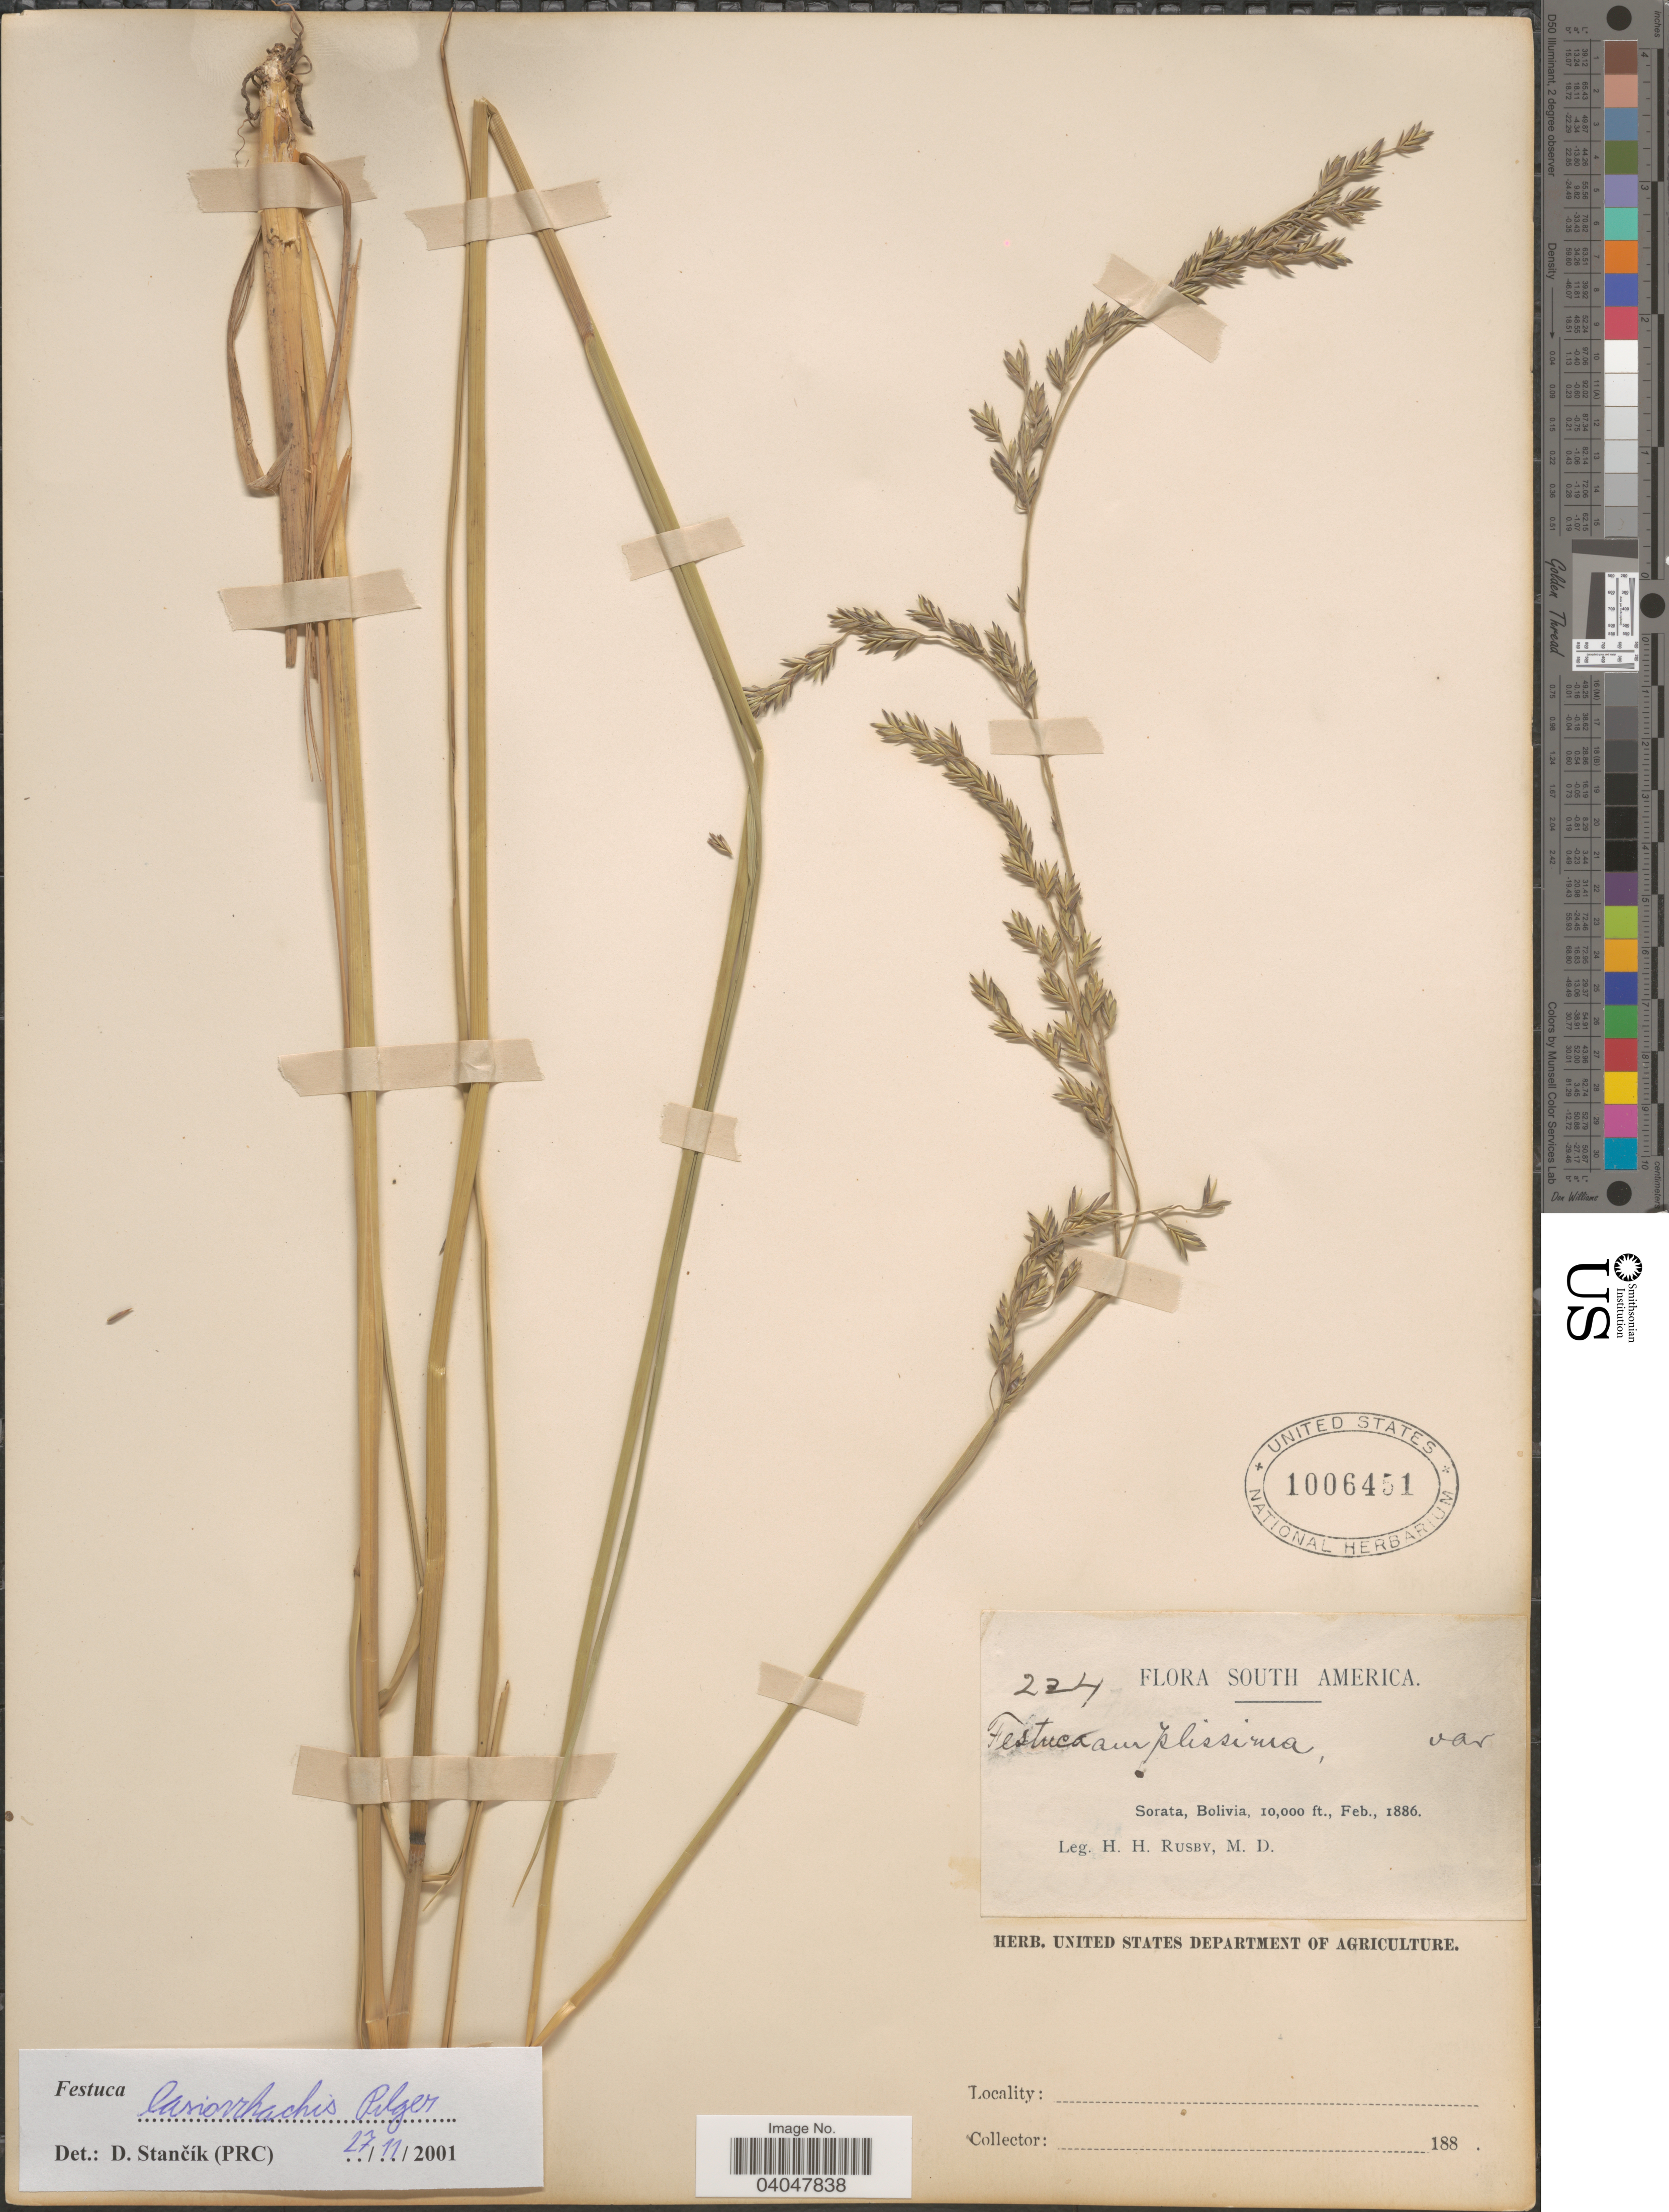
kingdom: Plantae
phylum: Tracheophyta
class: Liliopsida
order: Poales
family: Poaceae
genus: Festuca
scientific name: Festuca lasiorrhachis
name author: Pilg.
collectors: H. H. Rusby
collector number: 224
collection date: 1886-02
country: Bolivia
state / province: La Páz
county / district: Larecaja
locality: Sorata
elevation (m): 3048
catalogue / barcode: US 1006451